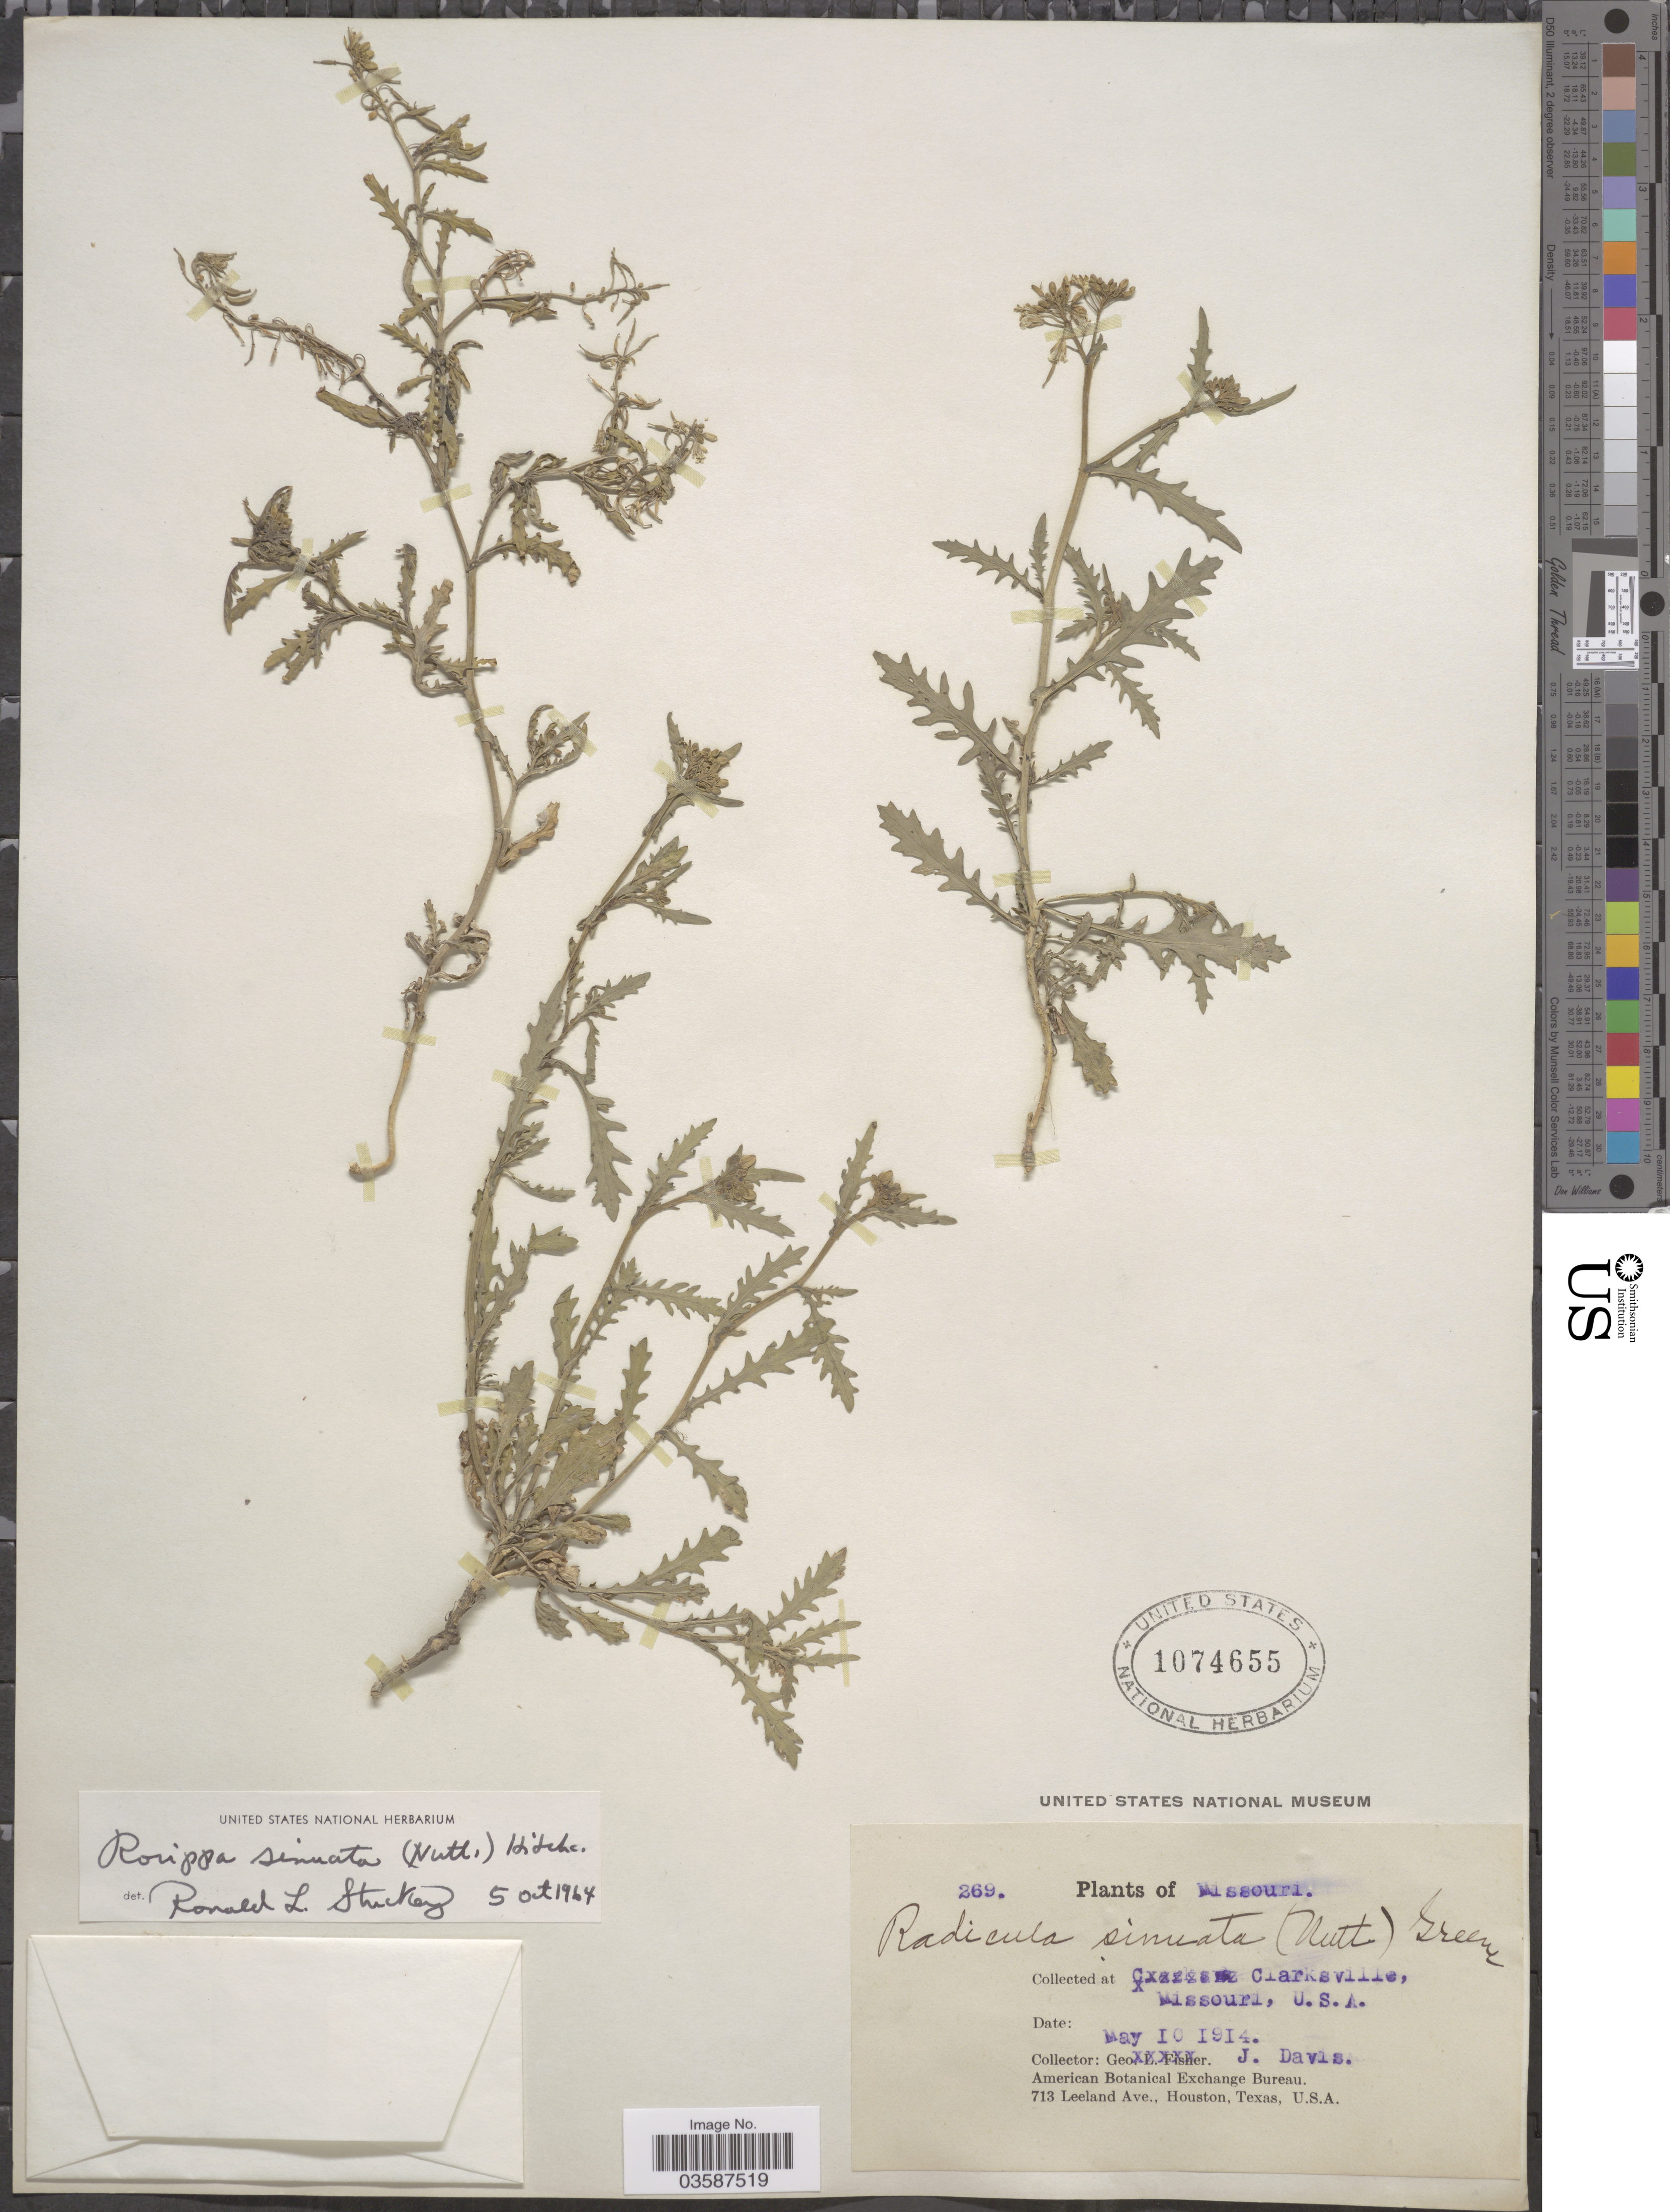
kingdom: Plantae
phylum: Tracheophyta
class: Magnoliopsida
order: Brassicales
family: Brassicaceae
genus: Rorippa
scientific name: Rorippa sinuata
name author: (Nutt.) Hitchc.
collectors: J. Davis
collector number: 269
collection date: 1914-05-10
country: United States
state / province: Missouri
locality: Clarksville.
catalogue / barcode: US 1074655